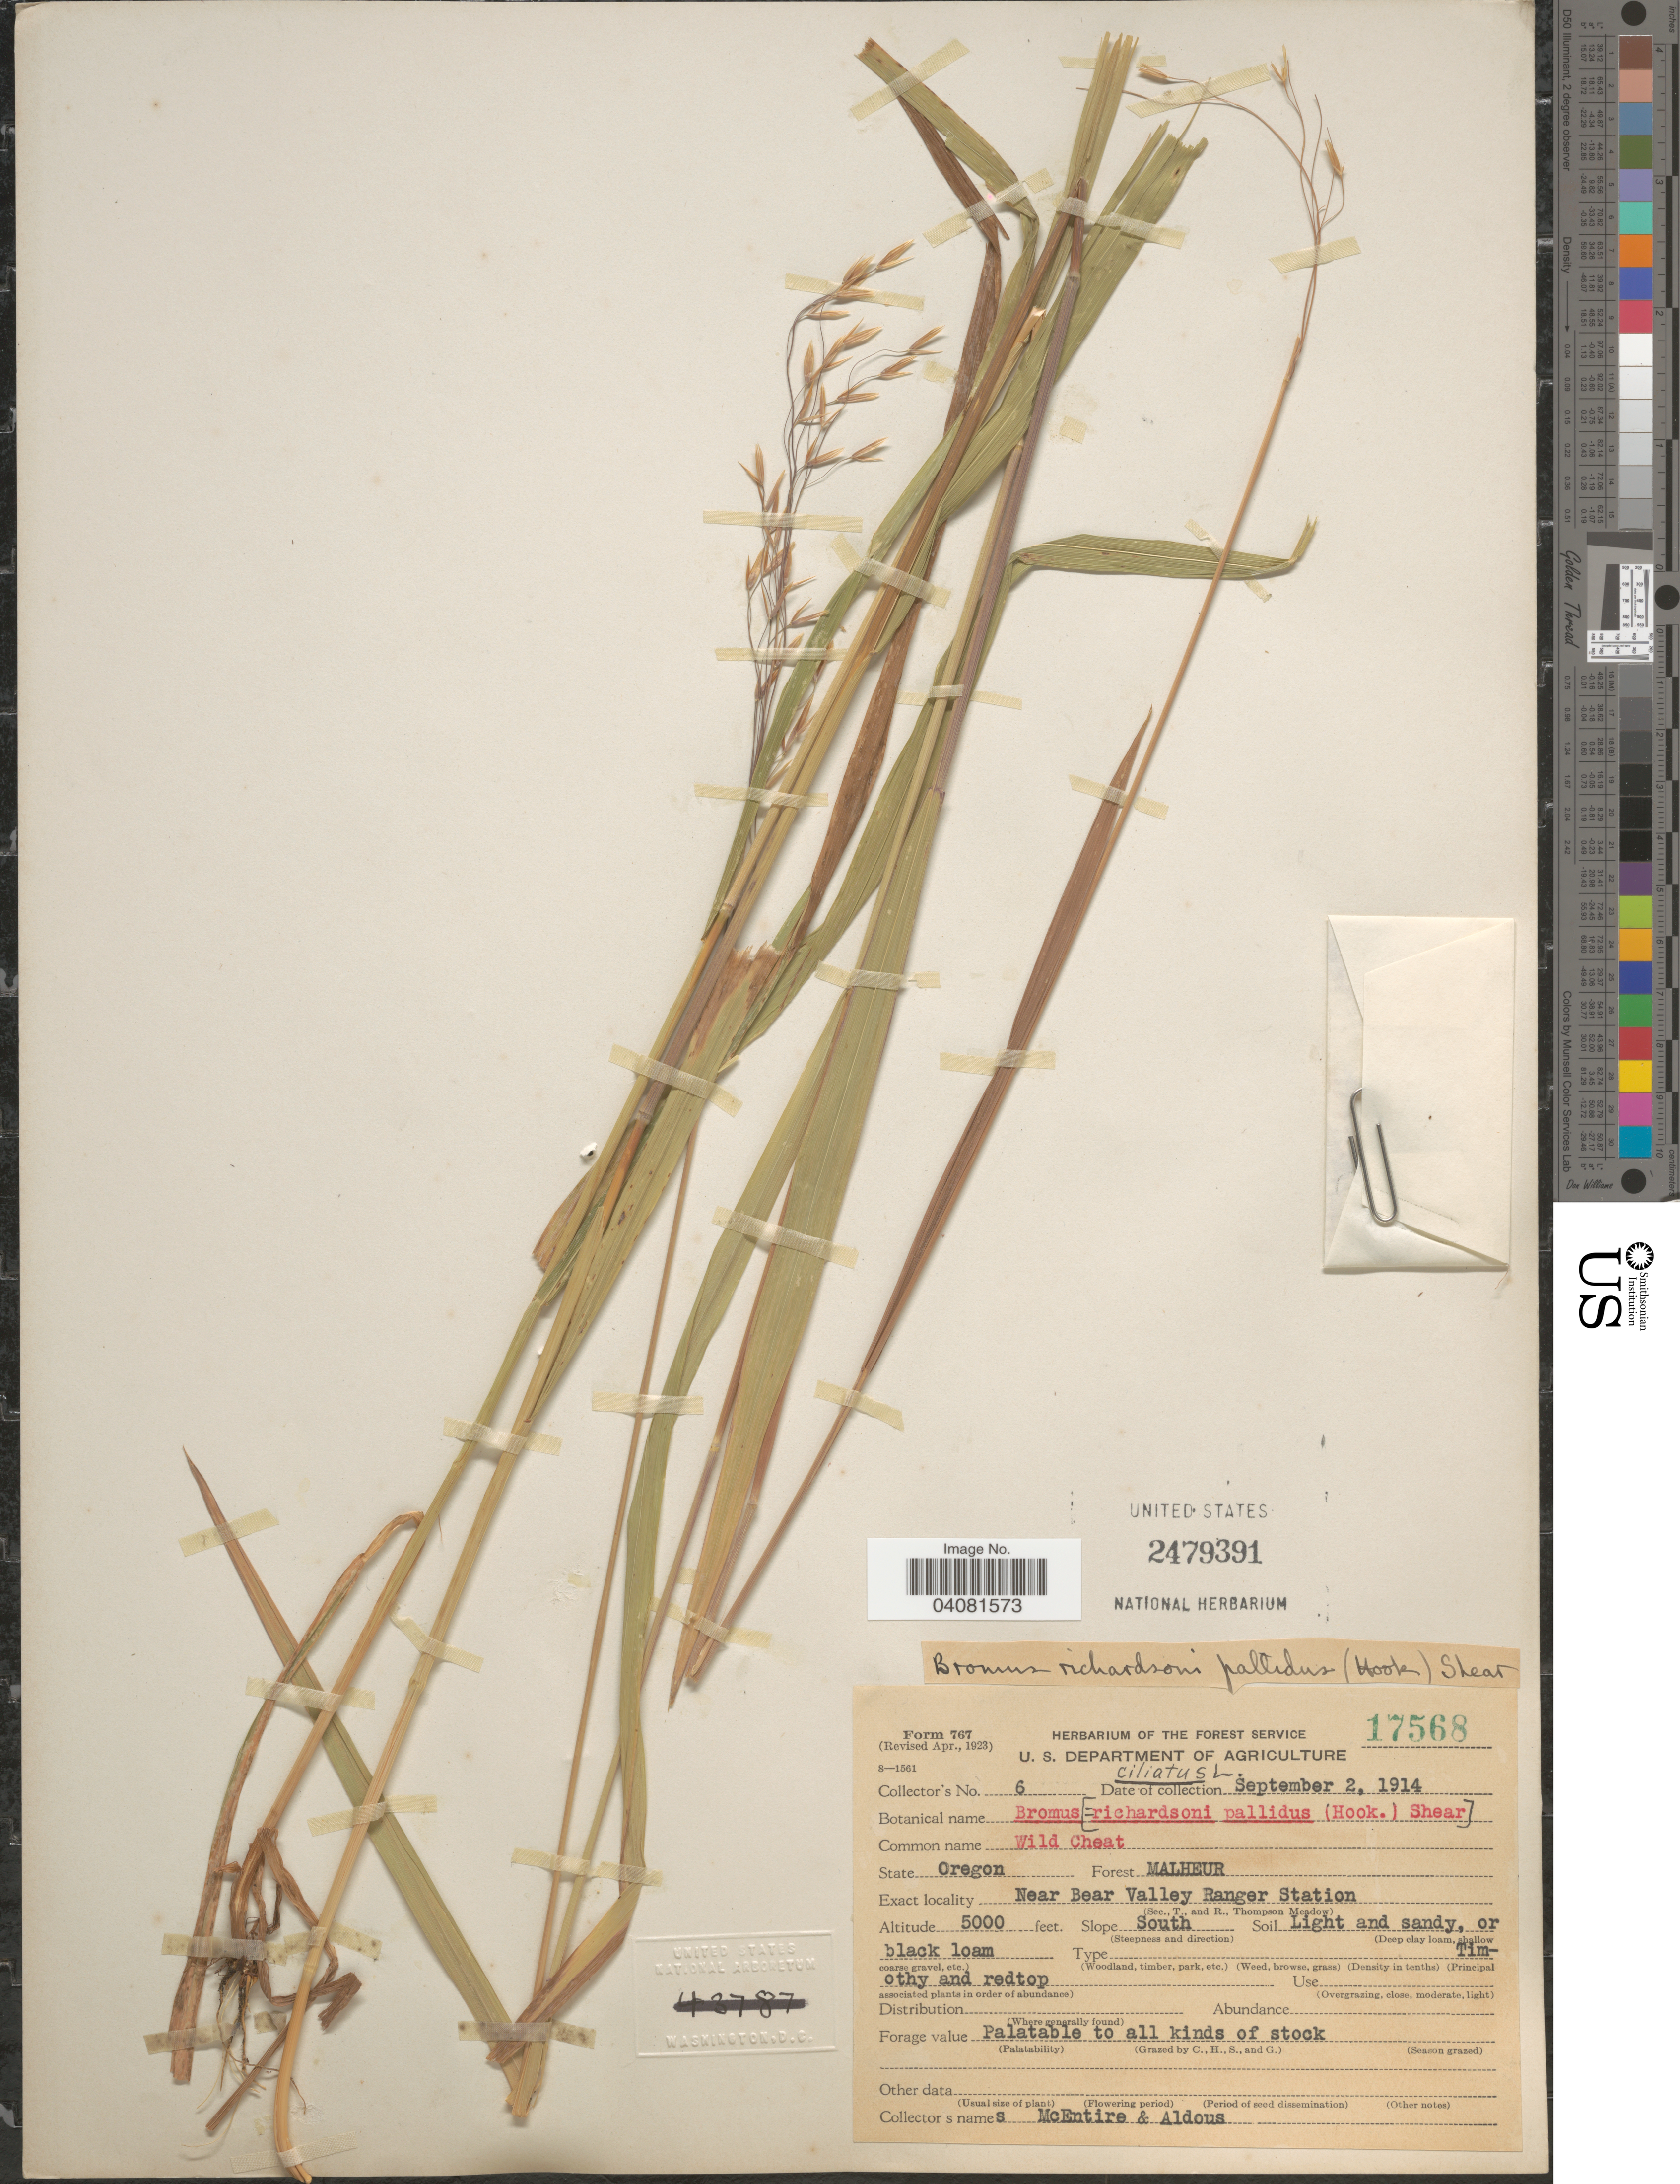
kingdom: Plantae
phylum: Tracheophyta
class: Liliopsida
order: Poales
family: Poaceae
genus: Bromus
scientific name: Bromus ciliatus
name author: L.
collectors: McEntire & Aldous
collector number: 6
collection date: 1914-09-02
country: United States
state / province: Oregon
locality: Forest Malheur. Near Bear Valley Ranger Station. Slope South.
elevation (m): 1524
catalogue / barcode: US 2479391